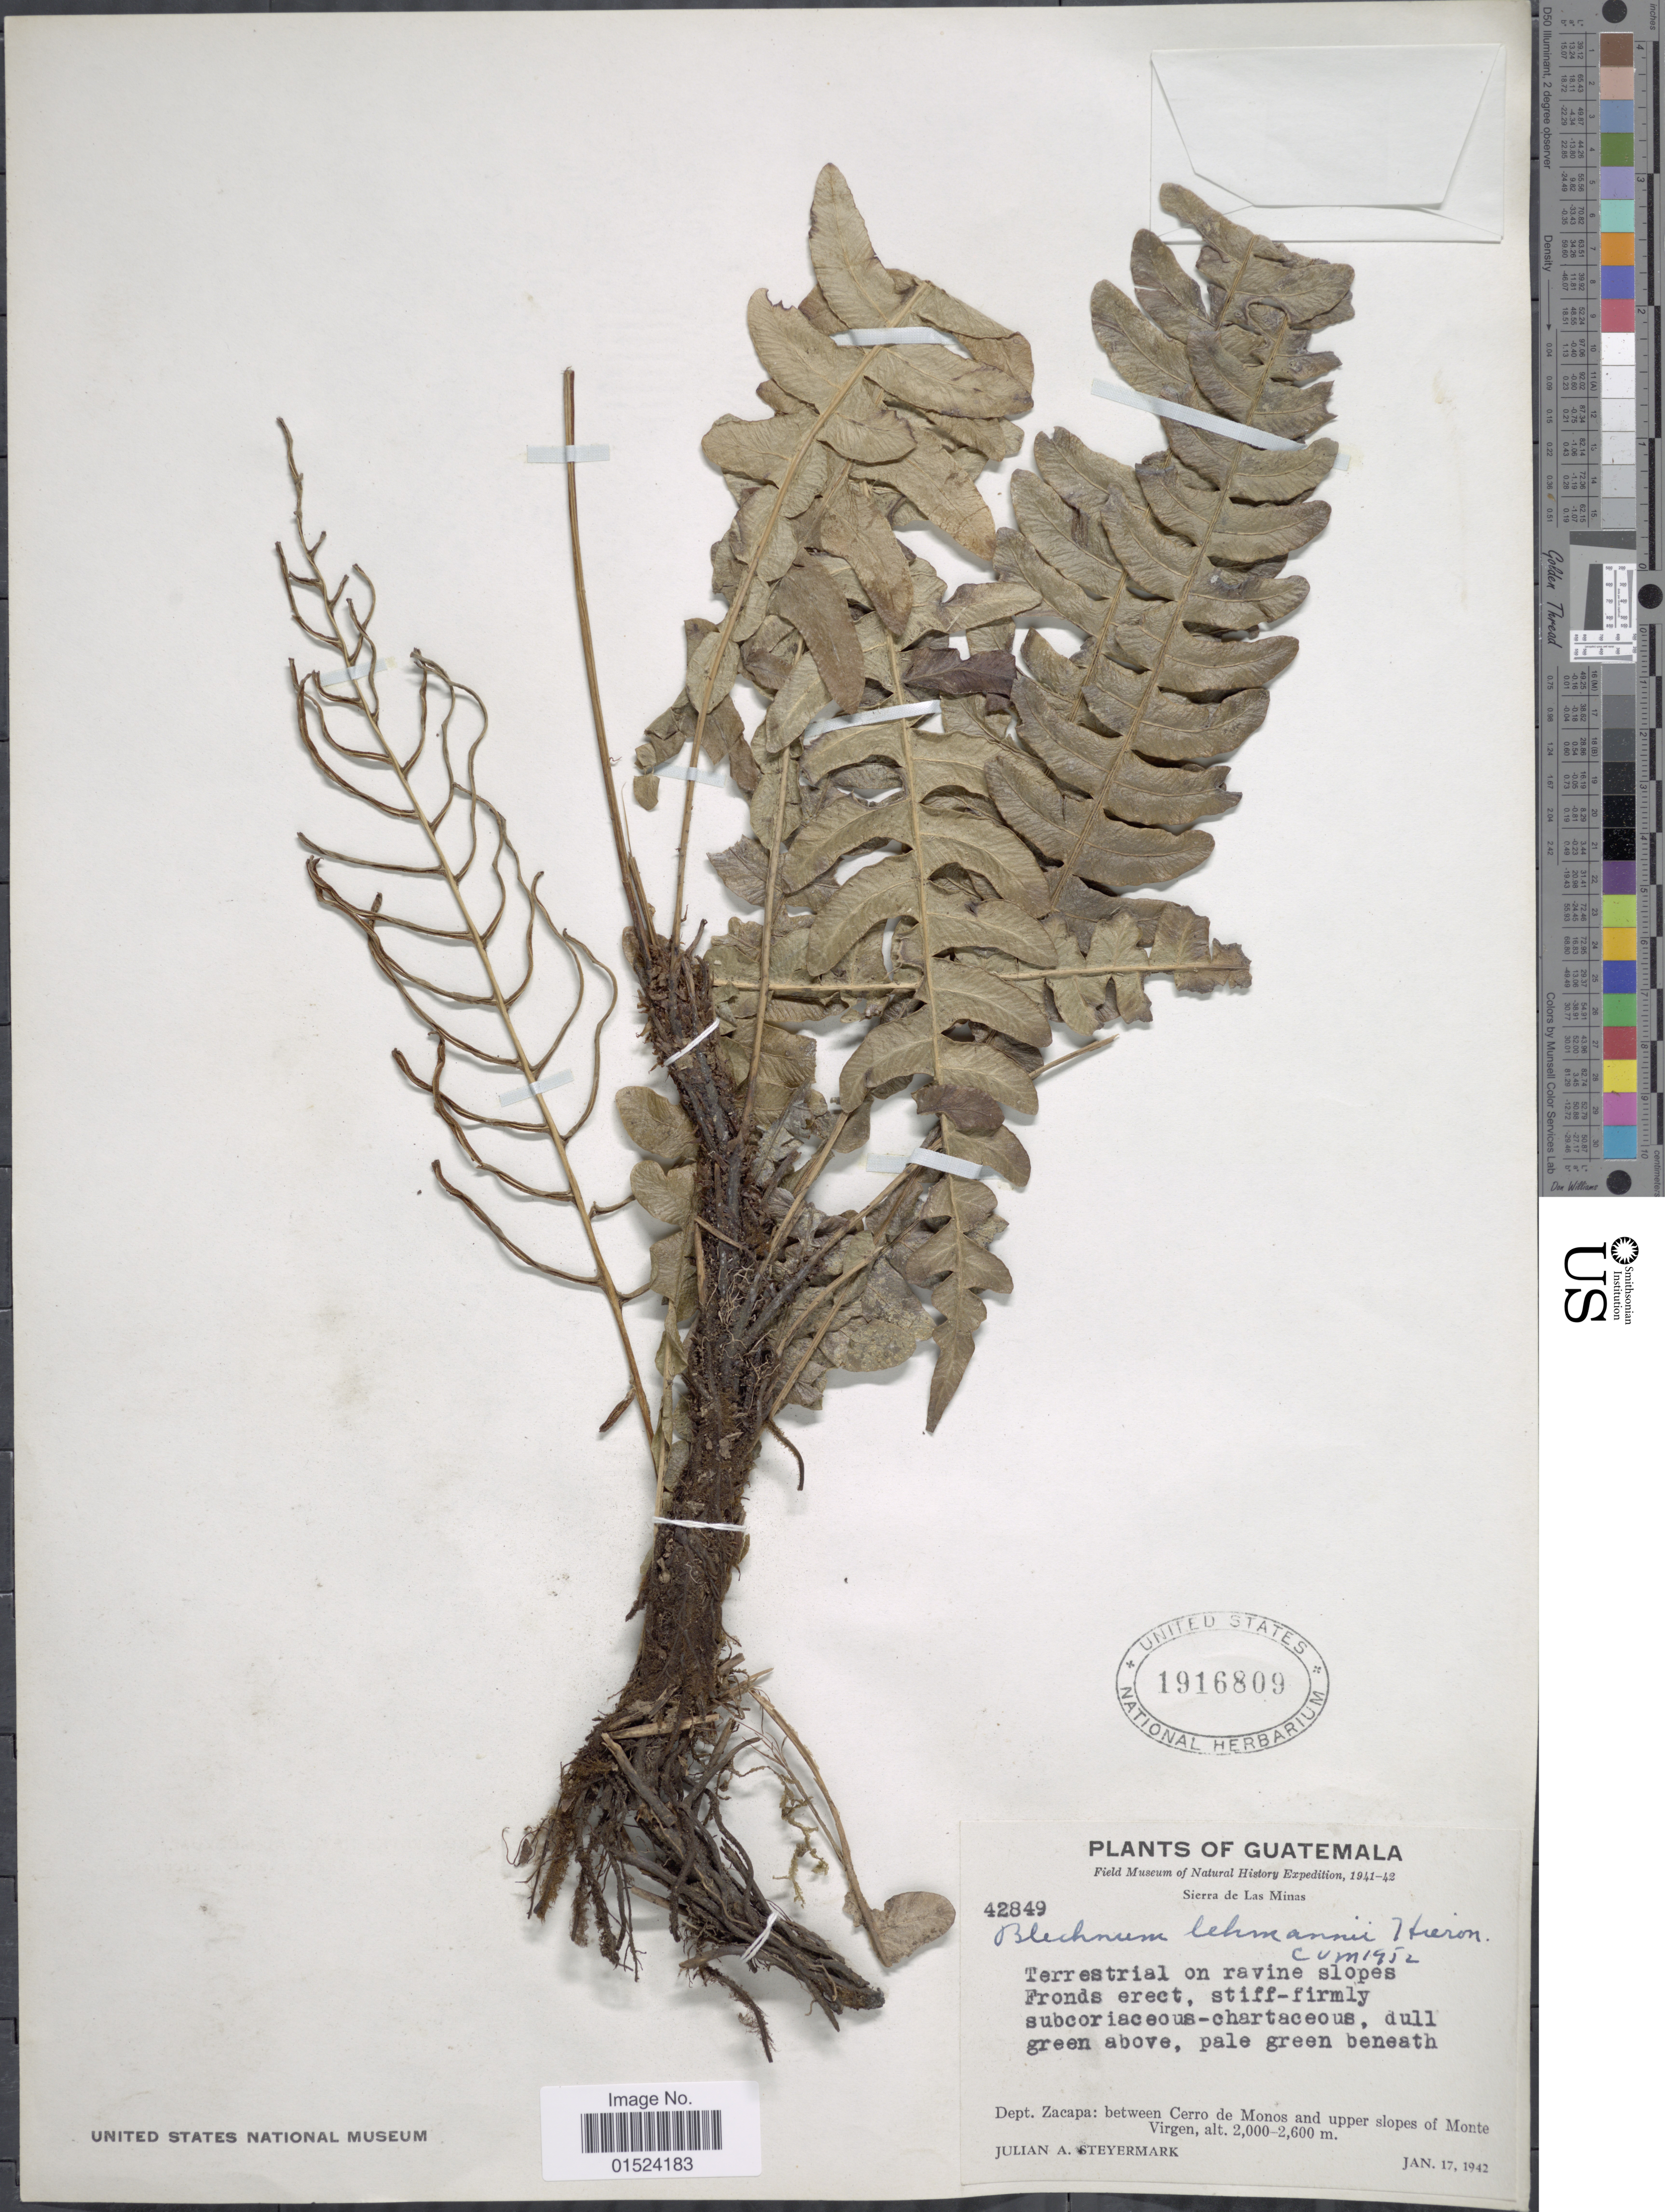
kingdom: Plantae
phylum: Tracheophyta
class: Polypodiopsida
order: Polypodiales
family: Blechnaceae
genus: Blechnum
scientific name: Blechnum l'herminieri subsp. l'herminieri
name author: (Bory) C. Chr.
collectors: J. Steyermark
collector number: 42849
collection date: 1942-01-17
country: Guatemala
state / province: Zacapa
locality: Between Cerro de Monos and upper slopes of Monte Virgen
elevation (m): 2000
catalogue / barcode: US 1916809